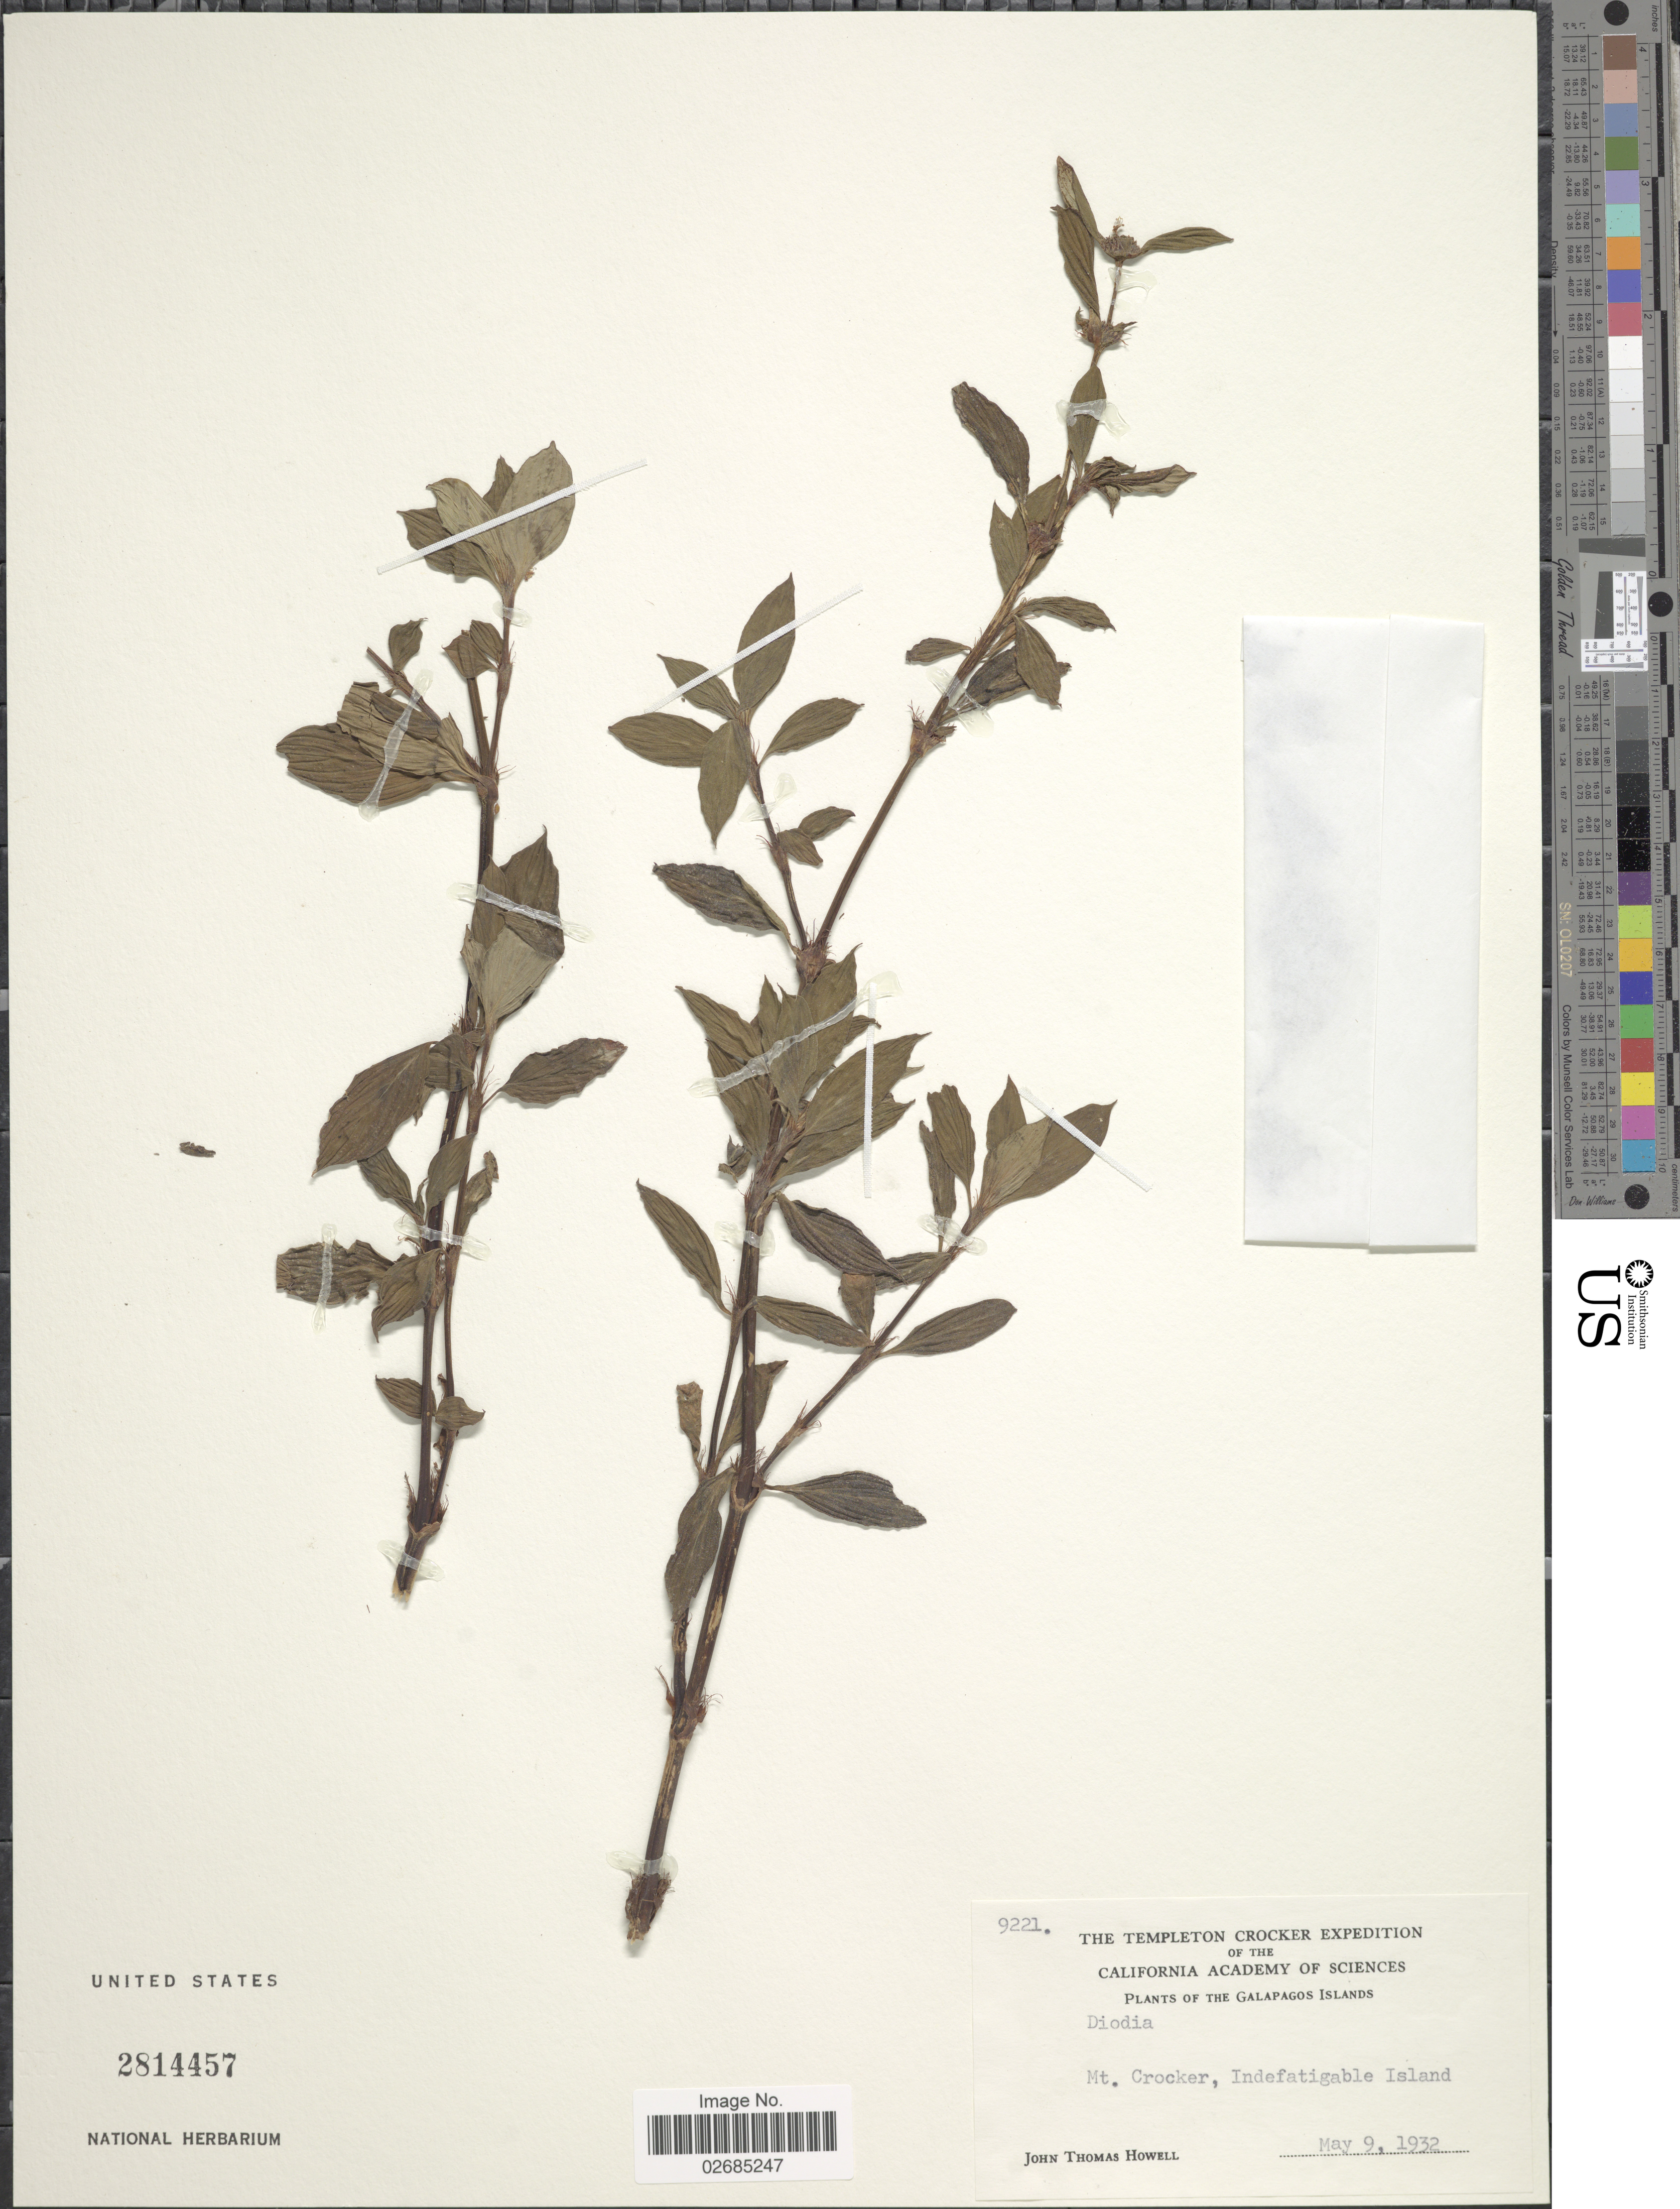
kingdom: Plantae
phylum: Tracheophyta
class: Magnoliopsida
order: Gentianales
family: Rubiaceae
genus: Diodia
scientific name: Diodia sp.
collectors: J. T. Howell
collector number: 9221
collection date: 1932-05-09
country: Ecuador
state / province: Colón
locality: The Galapagos Islands. Mt. Crocker, Indefatigable Island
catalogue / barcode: US 2814457